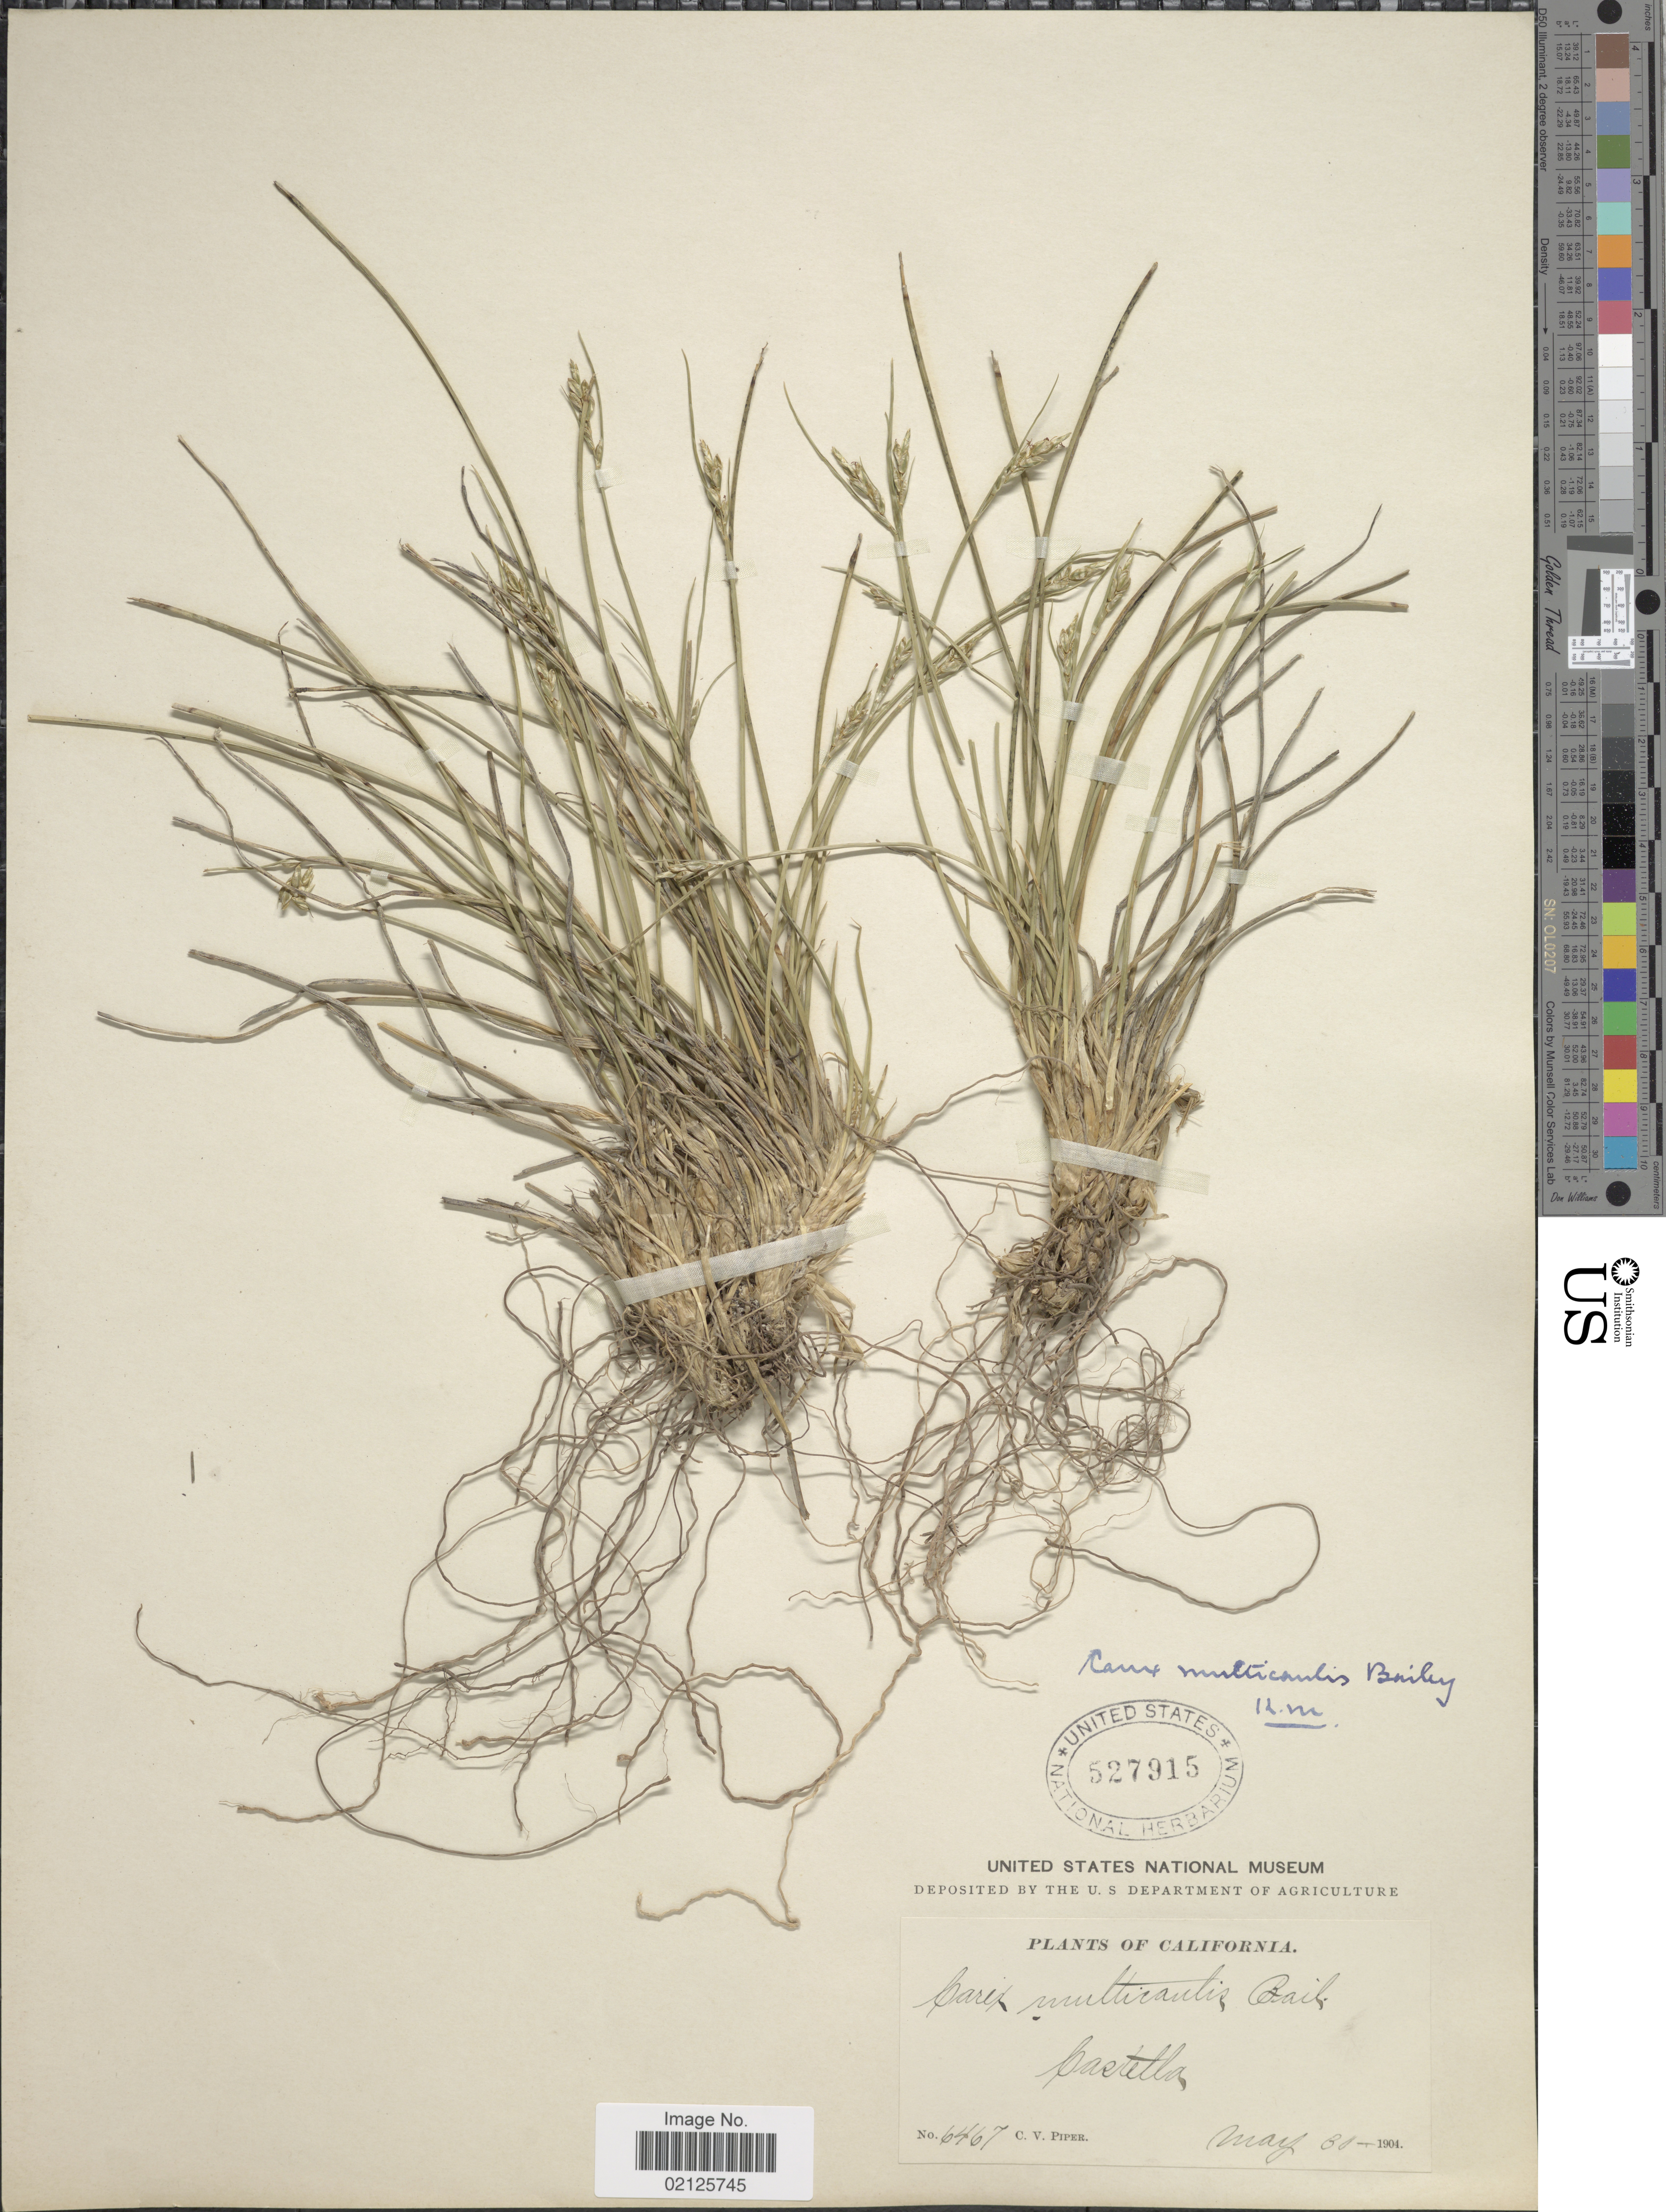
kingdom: Plantae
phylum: Tracheophyta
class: Liliopsida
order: Poales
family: Cyperaceae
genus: Carex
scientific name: Carex multicaulis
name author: L.H. Bailey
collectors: C. V. Piper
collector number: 6467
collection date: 1904-05-30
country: United States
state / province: California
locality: Castella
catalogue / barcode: US 527915